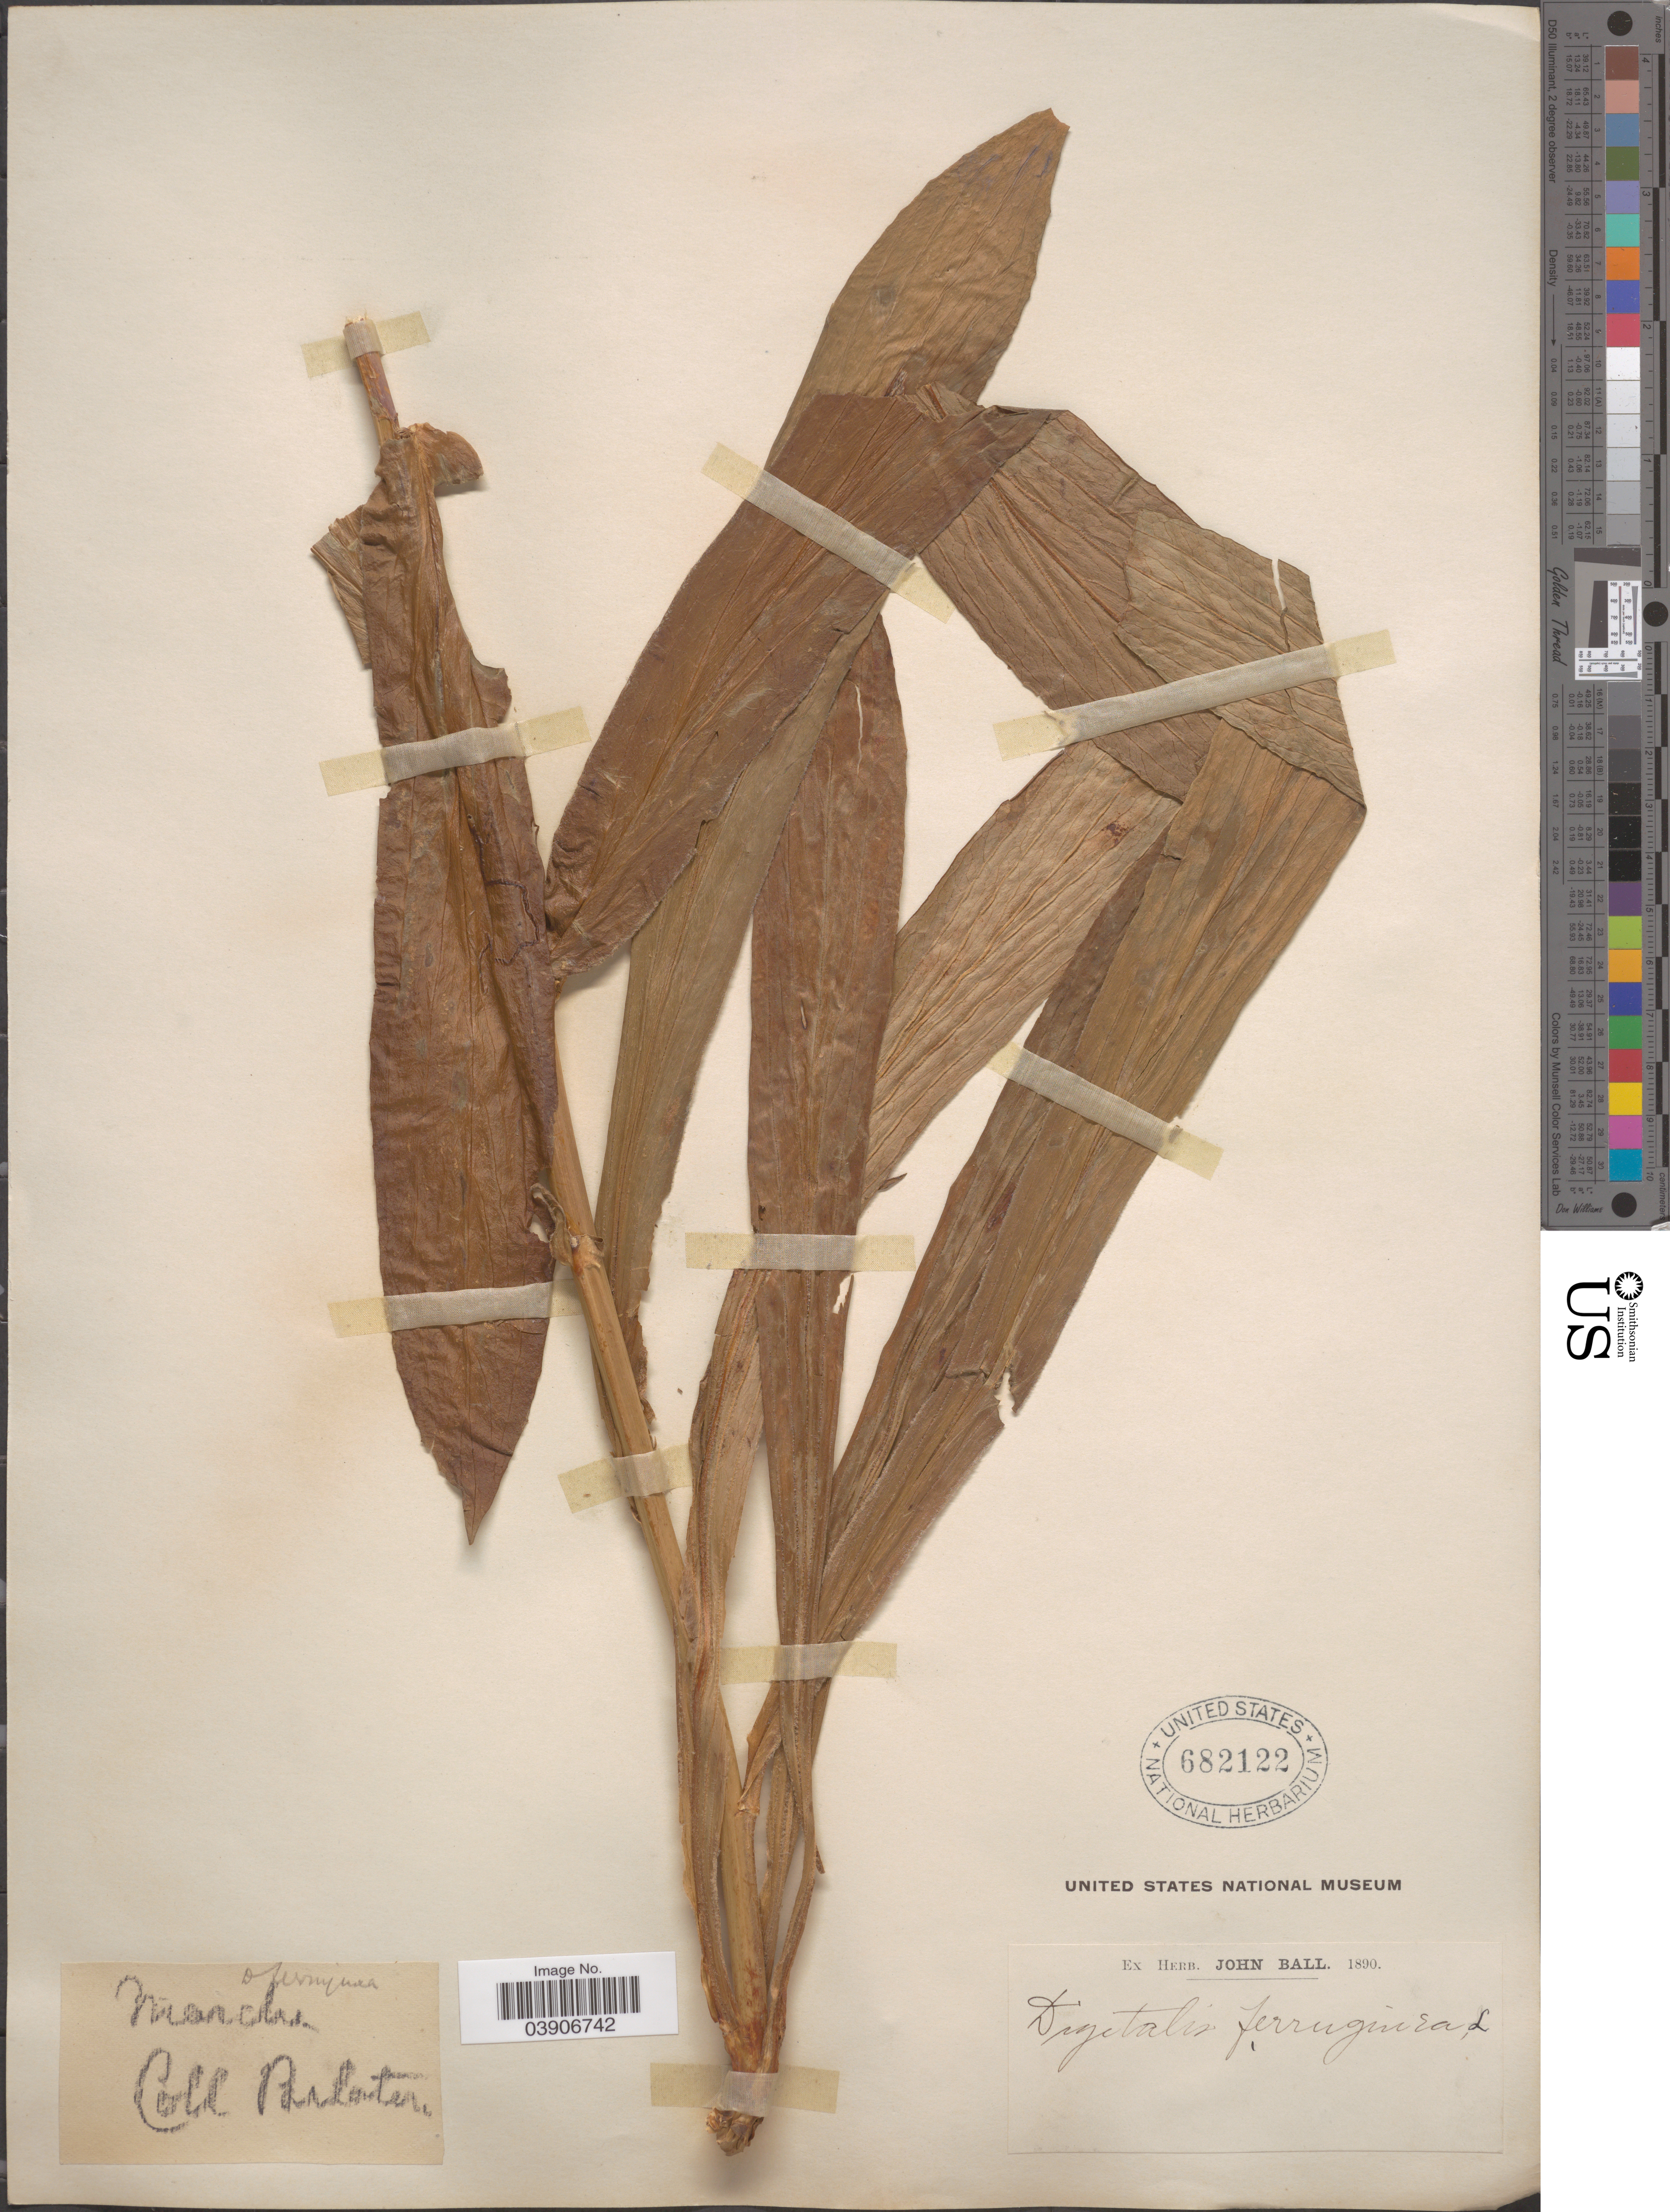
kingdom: Plantae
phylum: Tracheophyta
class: Magnoliopsida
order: Lamiales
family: Plantaginaceae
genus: Digitalis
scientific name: Digitalis ferruginea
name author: L.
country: France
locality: Manche.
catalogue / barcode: US 682122